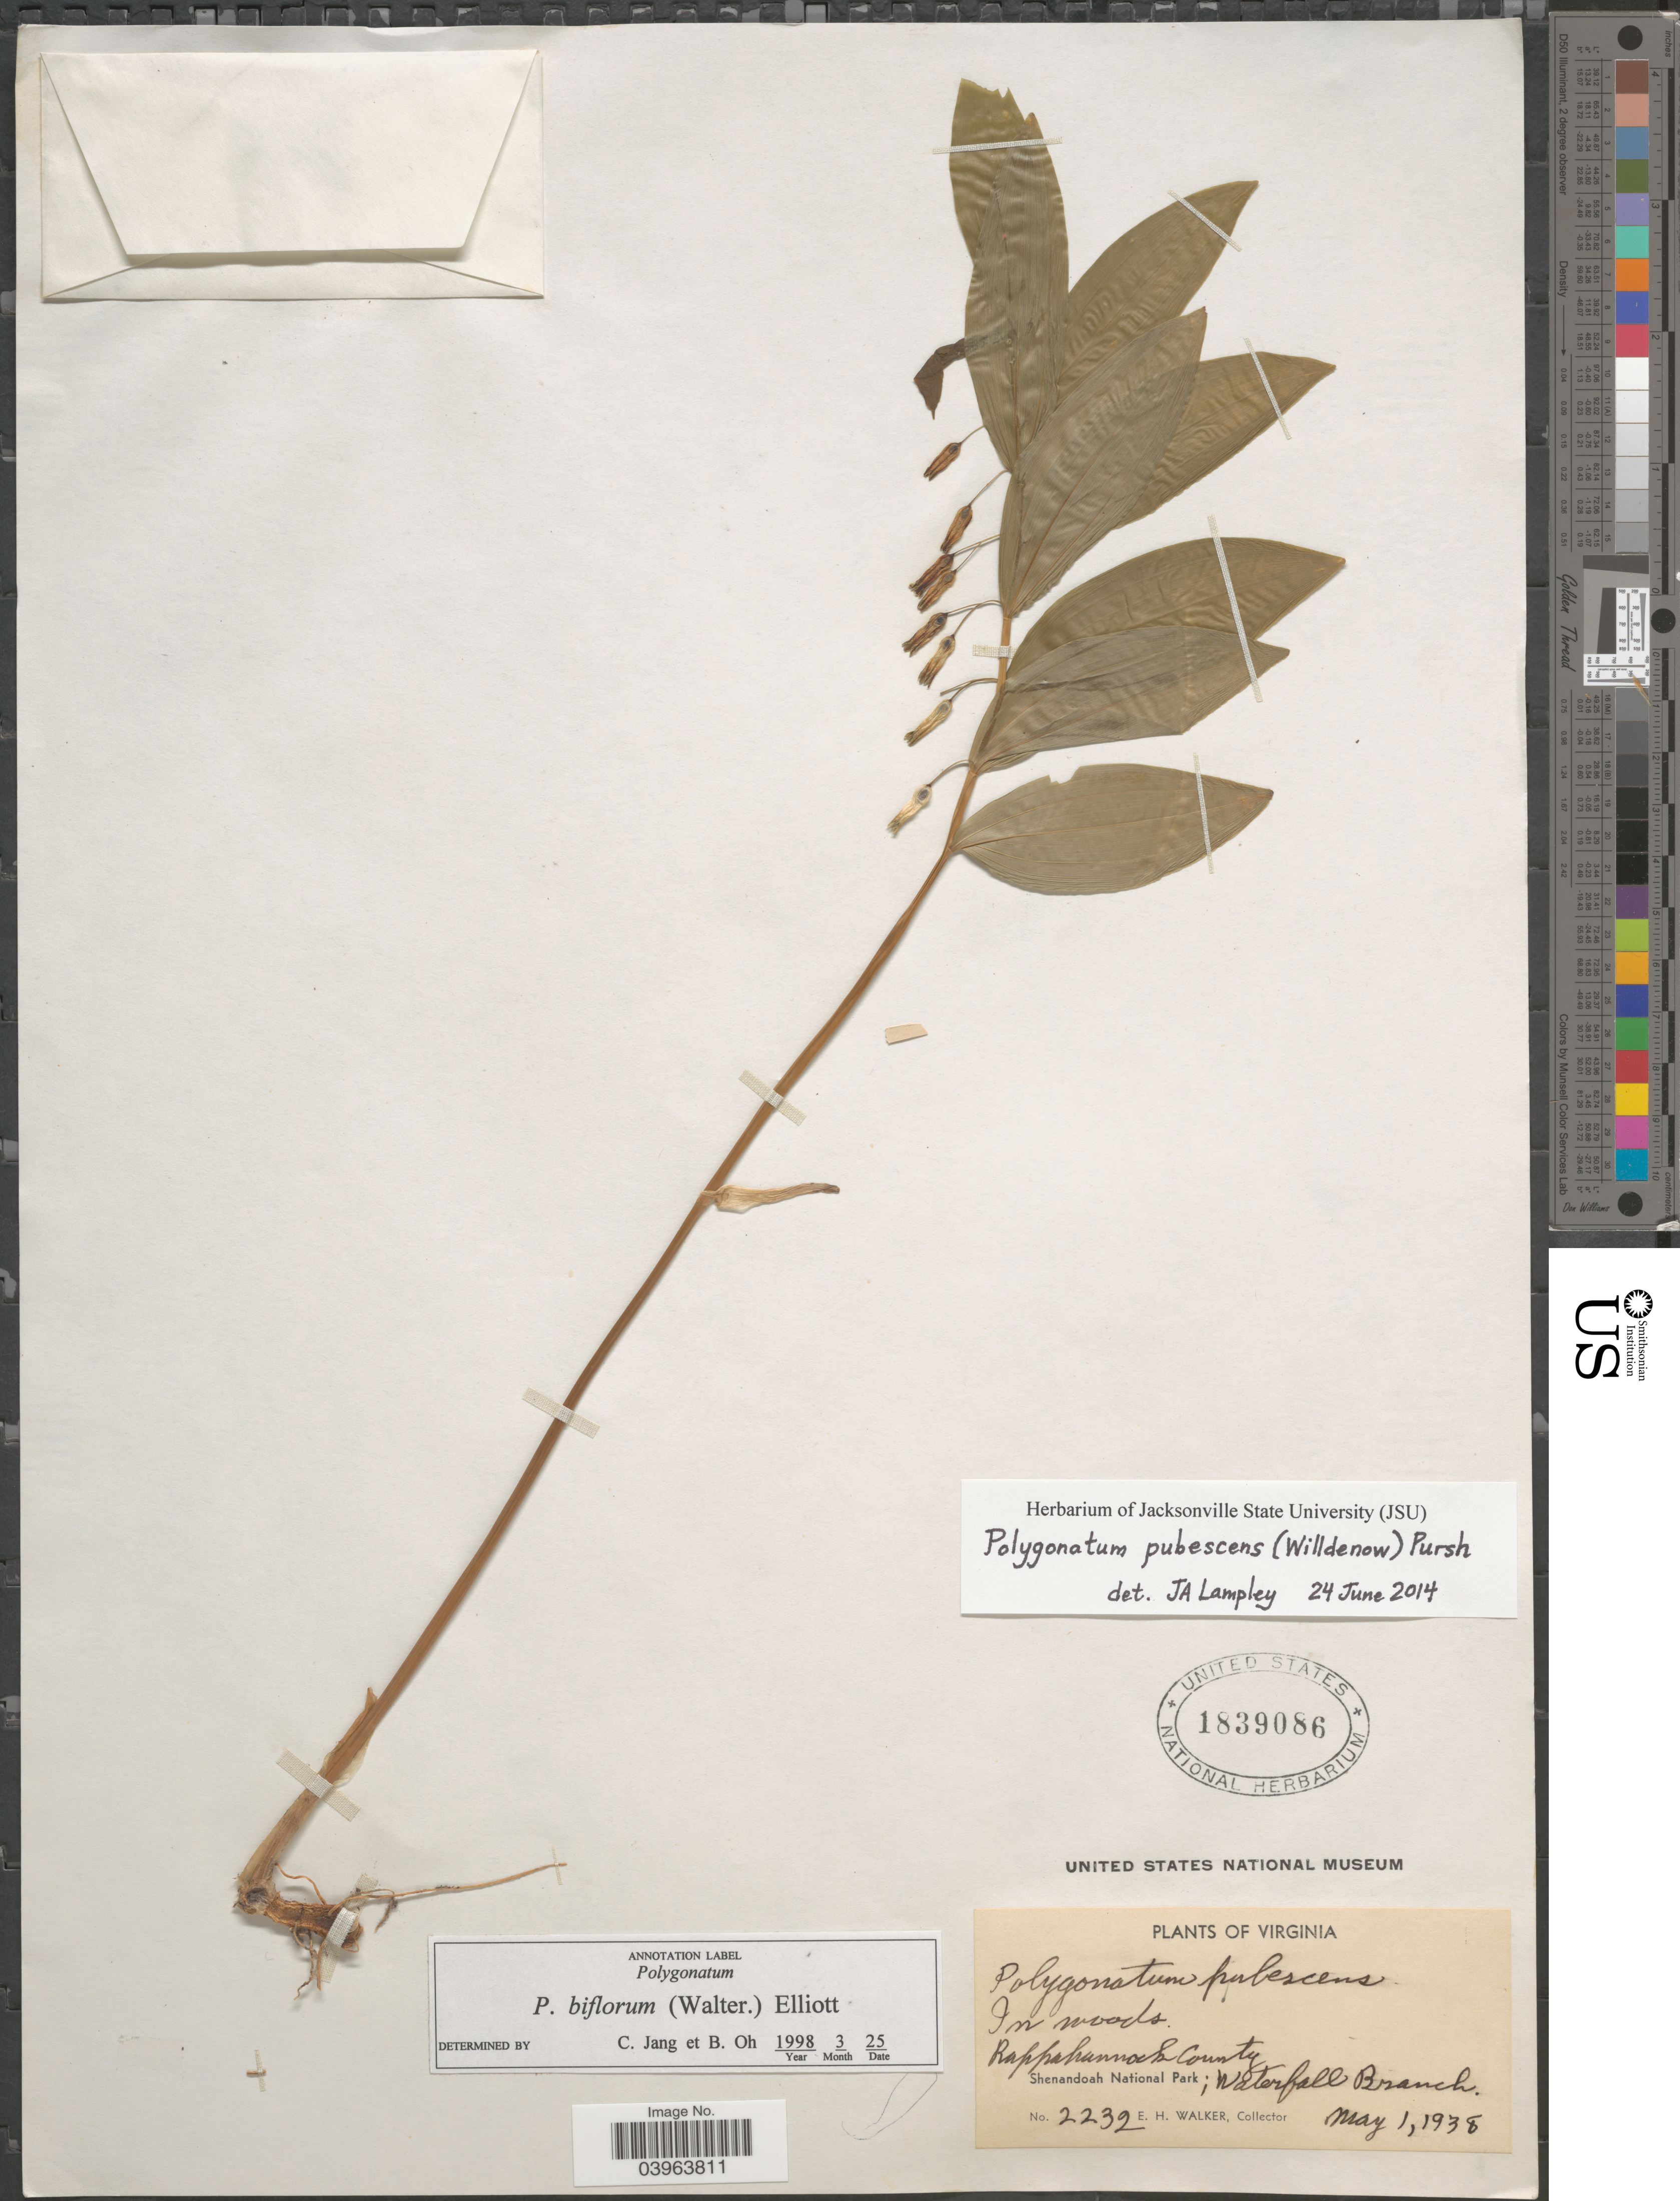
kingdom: Plantae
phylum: Tracheophyta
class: Liliopsida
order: Asparagales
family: Asparagaceae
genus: Polygonatum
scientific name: Polygonatum pubescens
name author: (Willd.) Pursh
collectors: E. H. Walker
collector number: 2232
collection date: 1938-05-01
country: United States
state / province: Virginia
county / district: Rappahannock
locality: Shenandoah National Park; Waterfall Branch.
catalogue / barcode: US 1839086